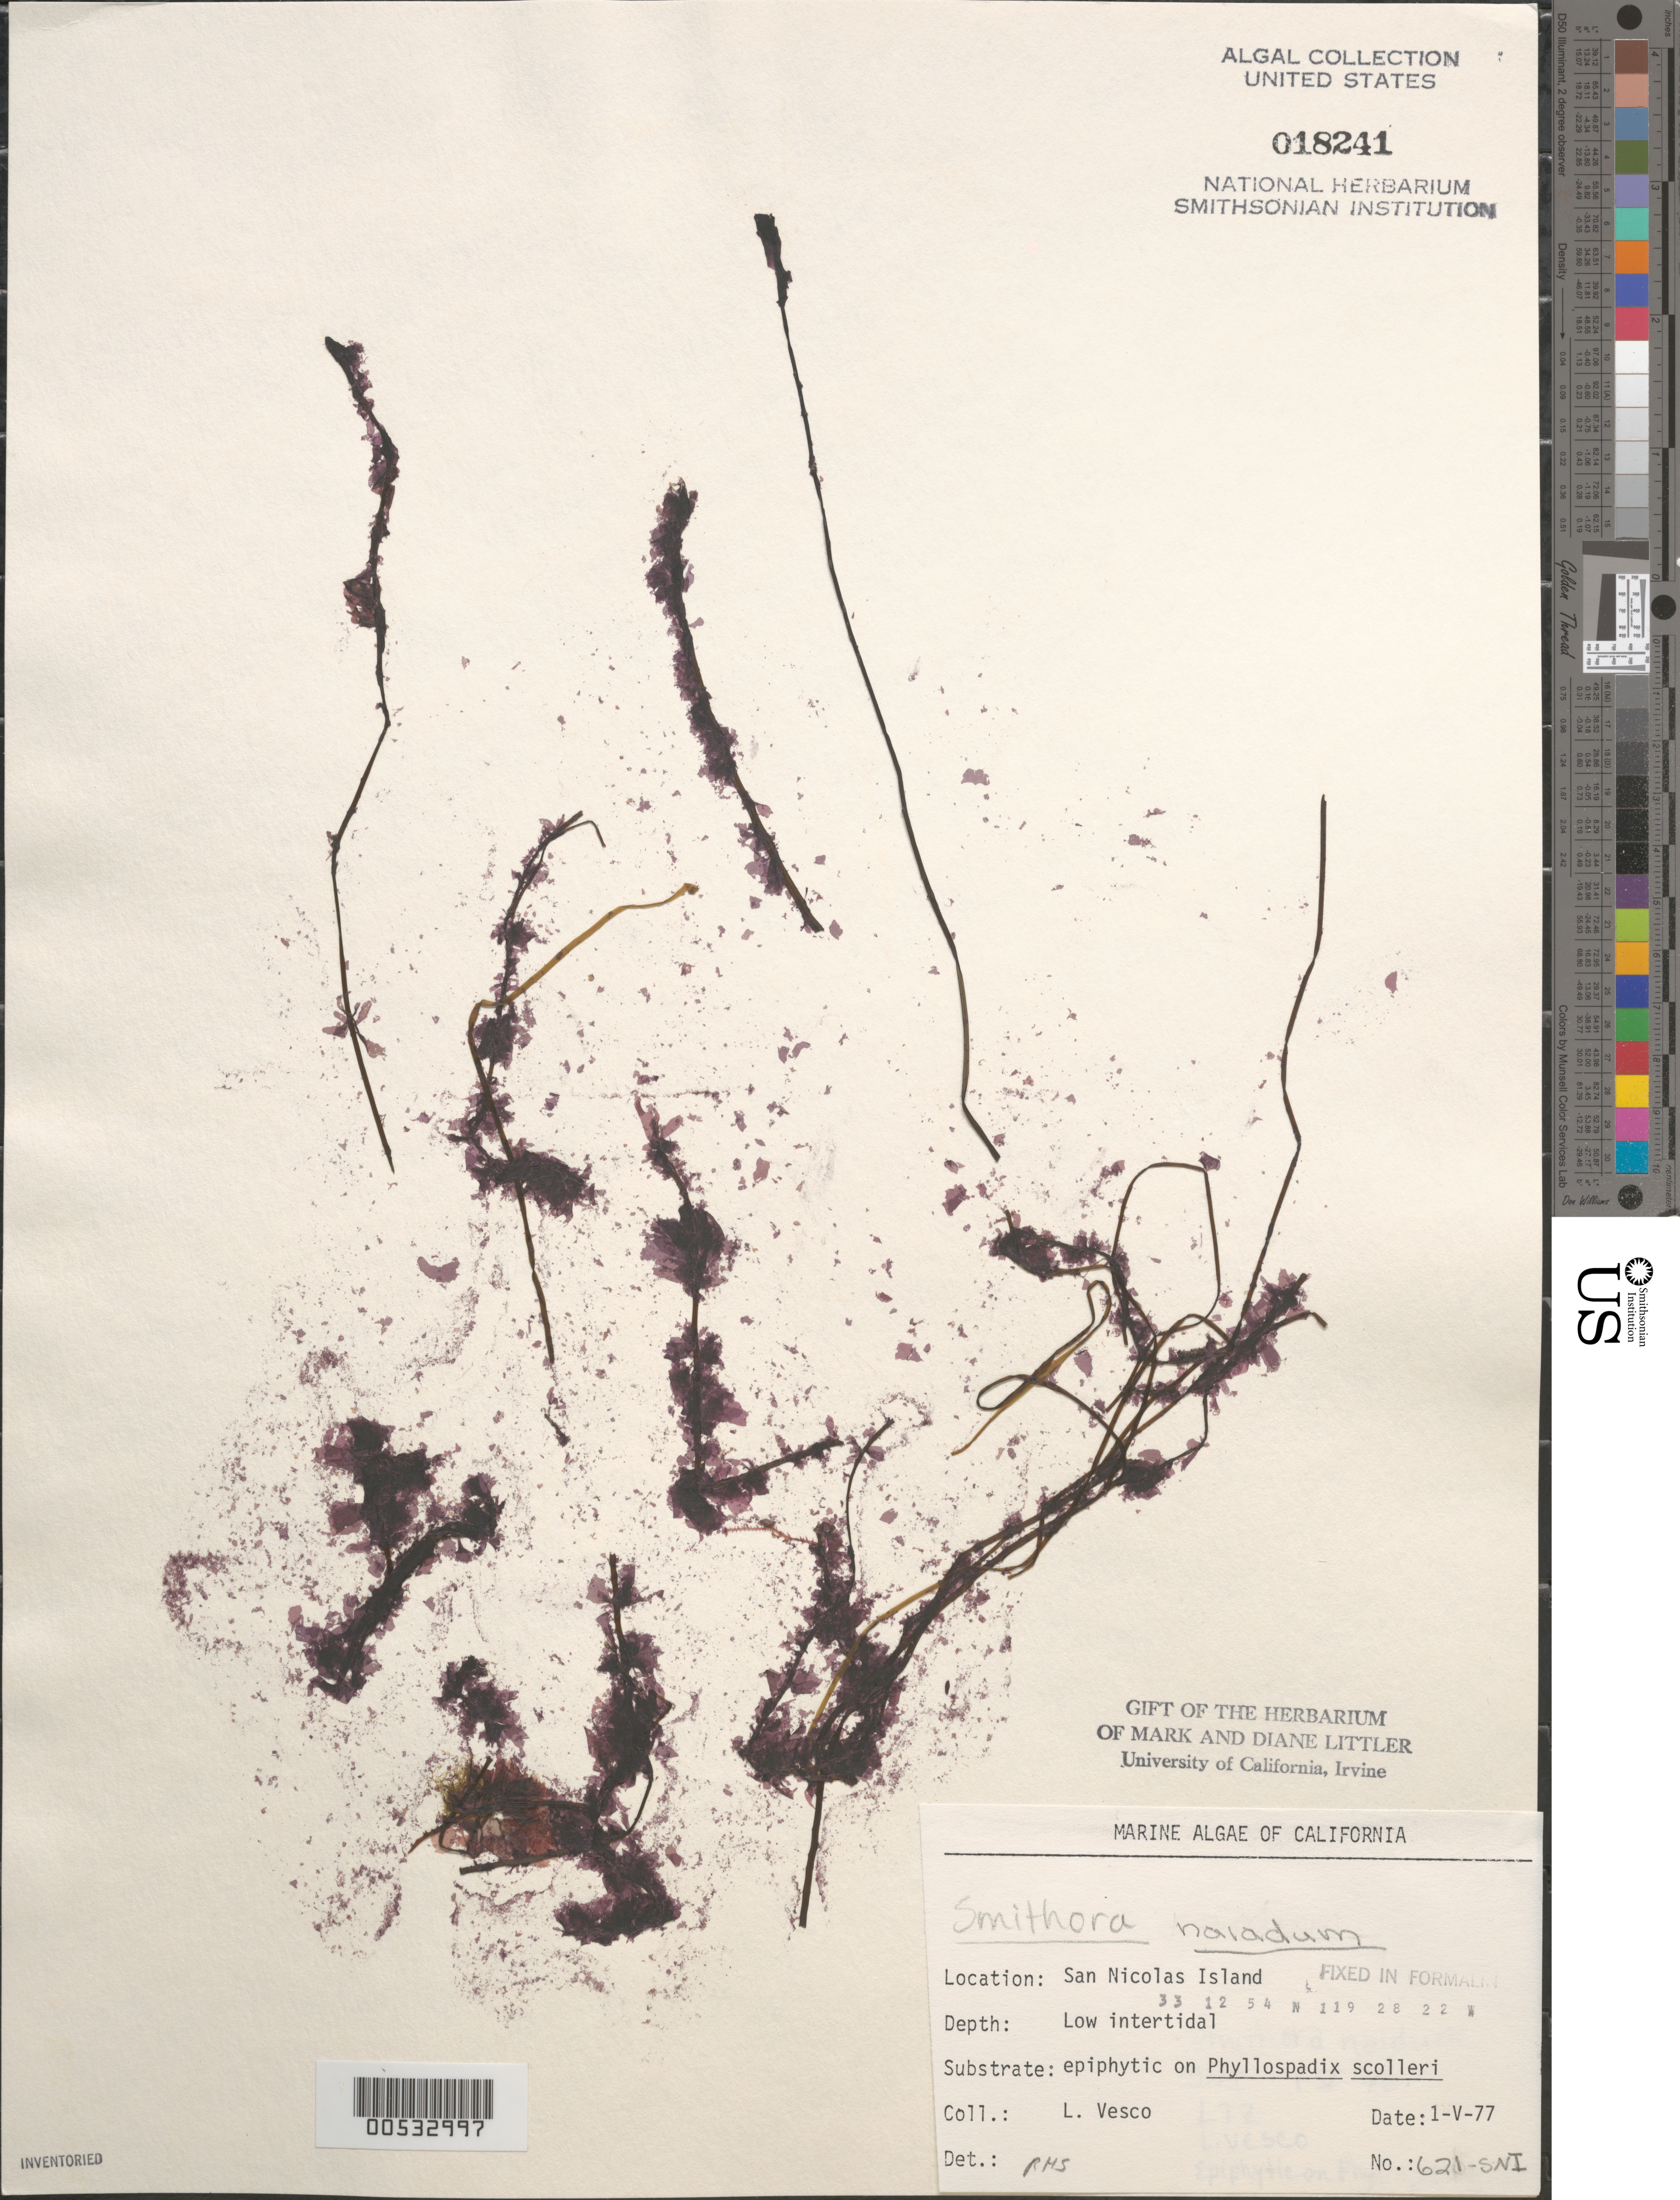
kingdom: Plantae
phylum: Rhodophyta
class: Compsopogonophyceae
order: Erythropeltidales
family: Erythrotrichiaceae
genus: Smithora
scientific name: Smithora naiadum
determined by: Sims, Robert H.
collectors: L. Vesco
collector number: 621-sni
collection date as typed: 01 May 1977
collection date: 1977-05-01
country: United States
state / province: California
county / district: Ventura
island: San Nicolas Island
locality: Dutch Harbor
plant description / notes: BLM-SOCALBIGHT Rocky Intertidal Survey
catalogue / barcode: US 18241